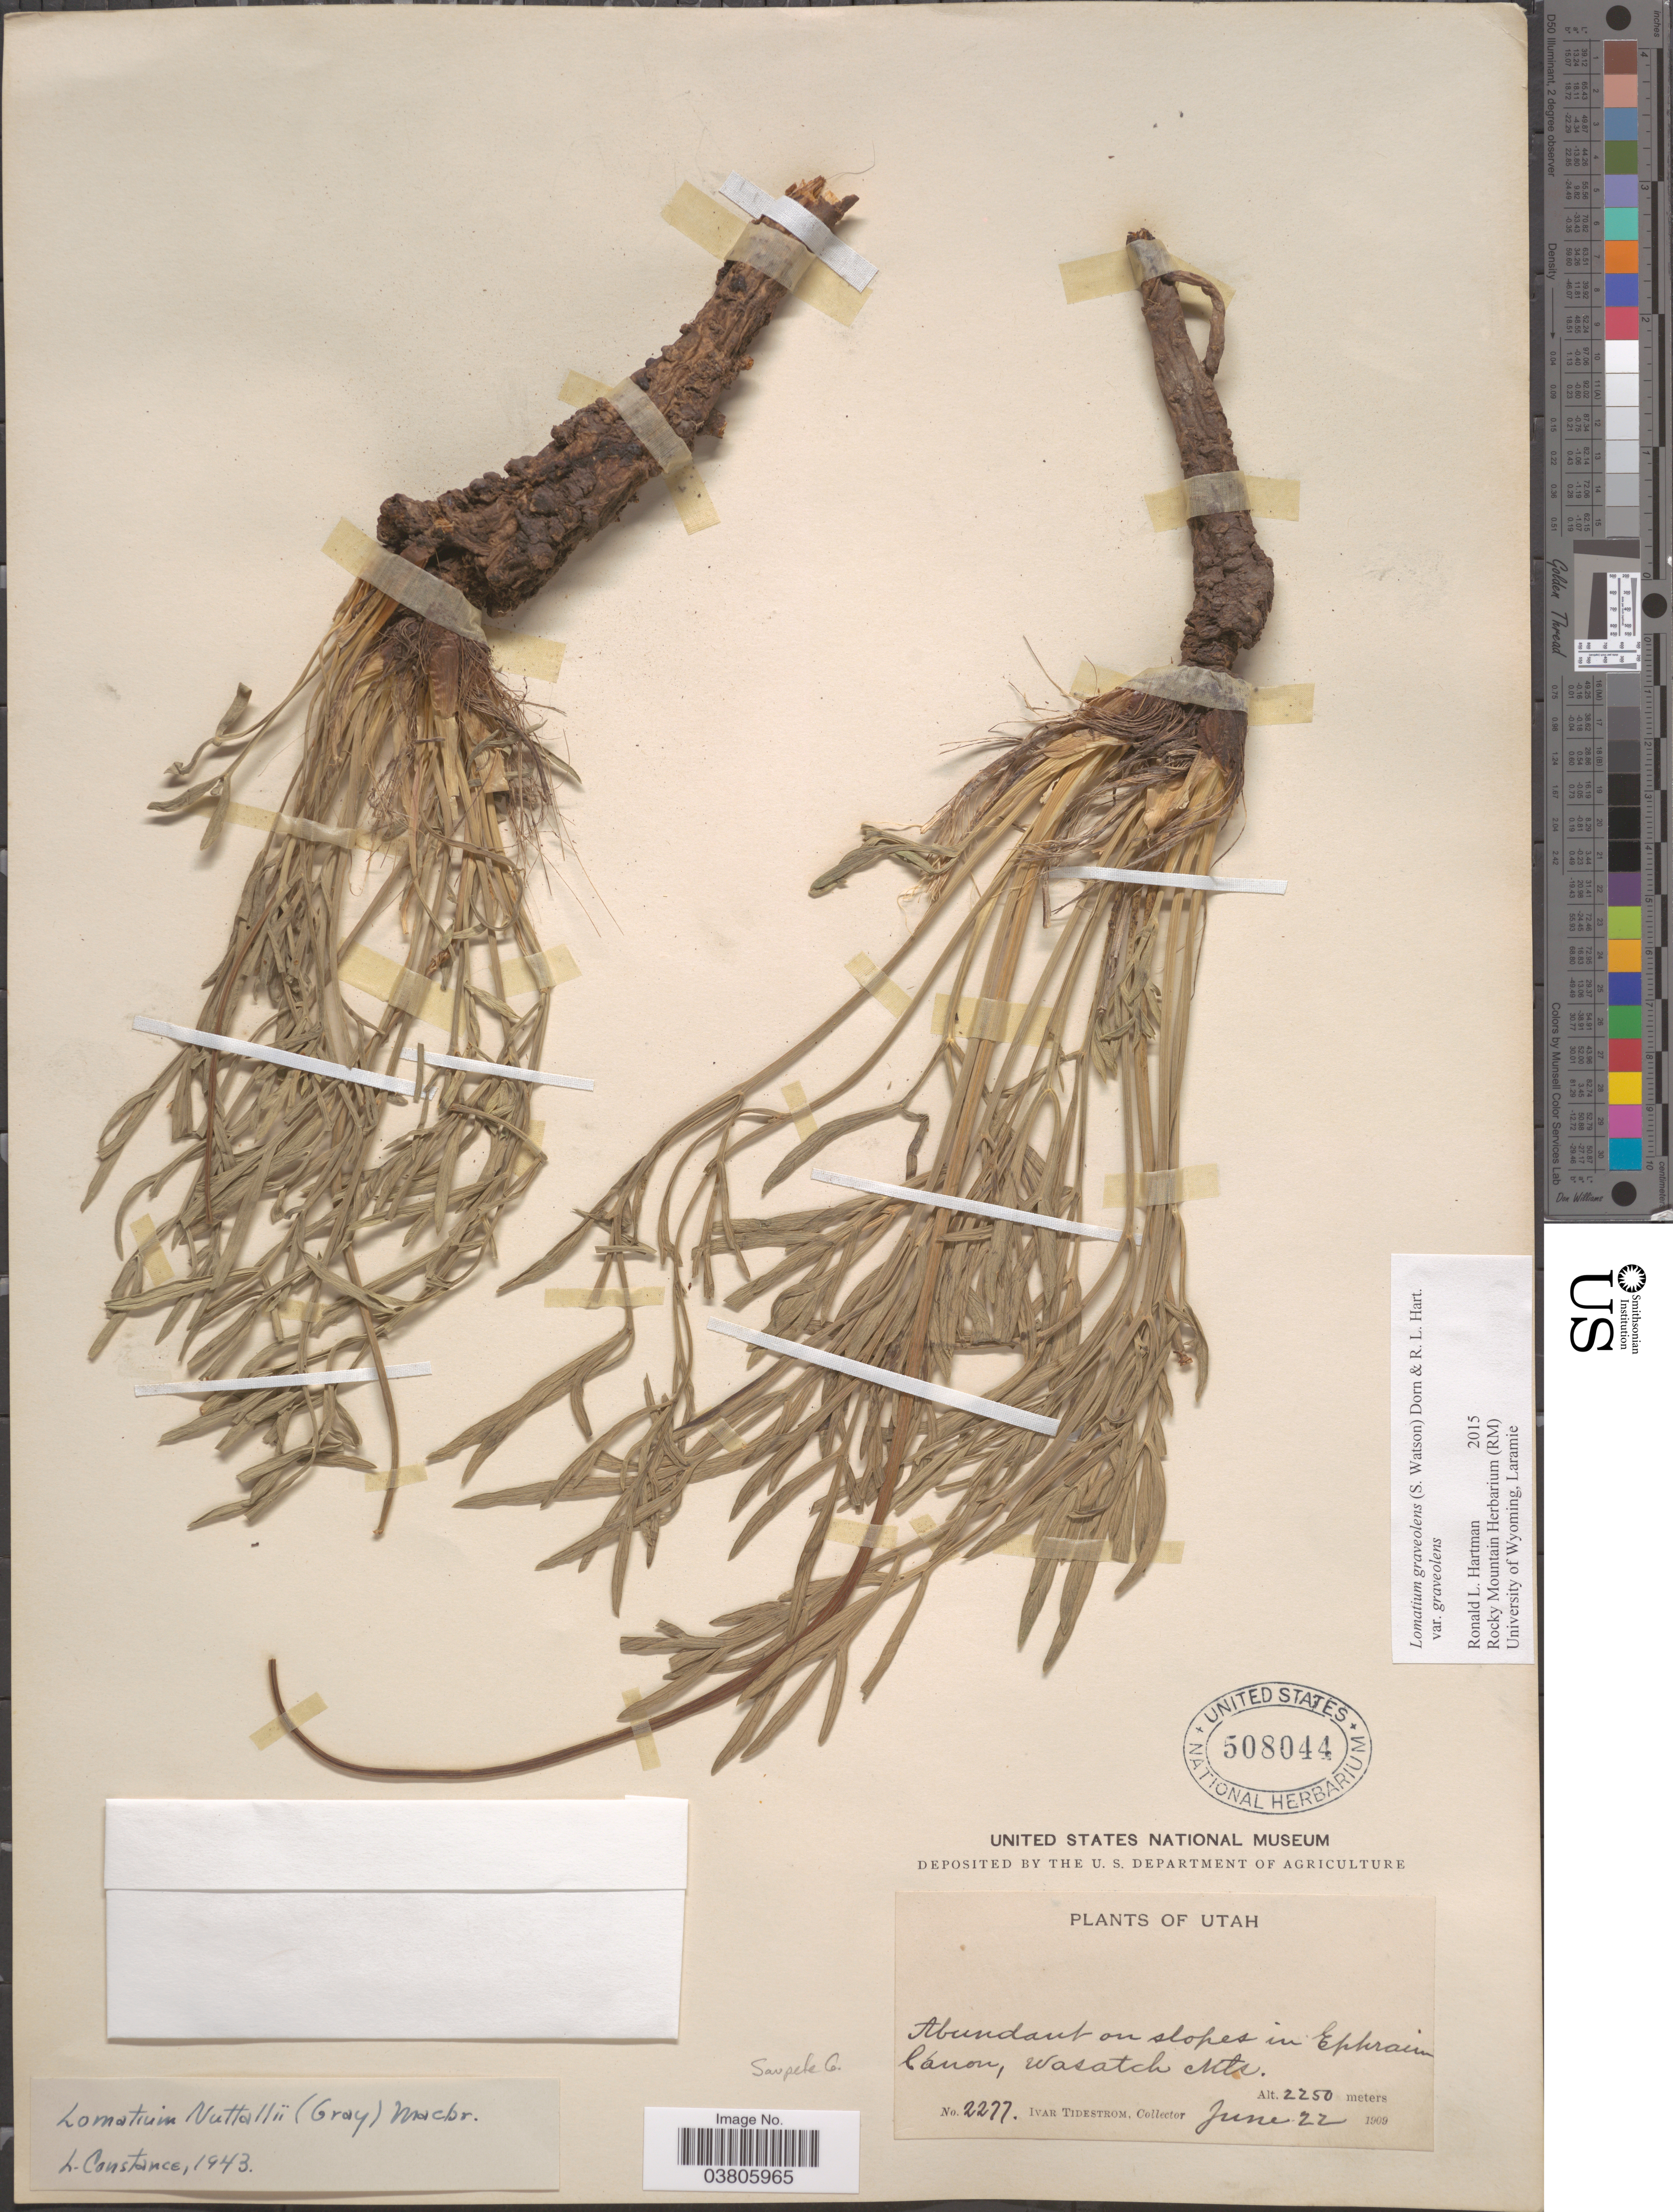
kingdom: Plantae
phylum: Tracheophyta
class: Magnoliopsida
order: Apiales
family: Apiaceae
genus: Lomatium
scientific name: Lomatium graveolens var. graveolens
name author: (S. Watson) Dorn & R.L. Hartm.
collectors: I. F. Tidestrom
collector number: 2277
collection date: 1909-06-22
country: United States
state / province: Utah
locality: On slopes in Ephraim Cánon, Wasatch Mts. San Pete Co.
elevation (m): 2250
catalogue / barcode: US 508044